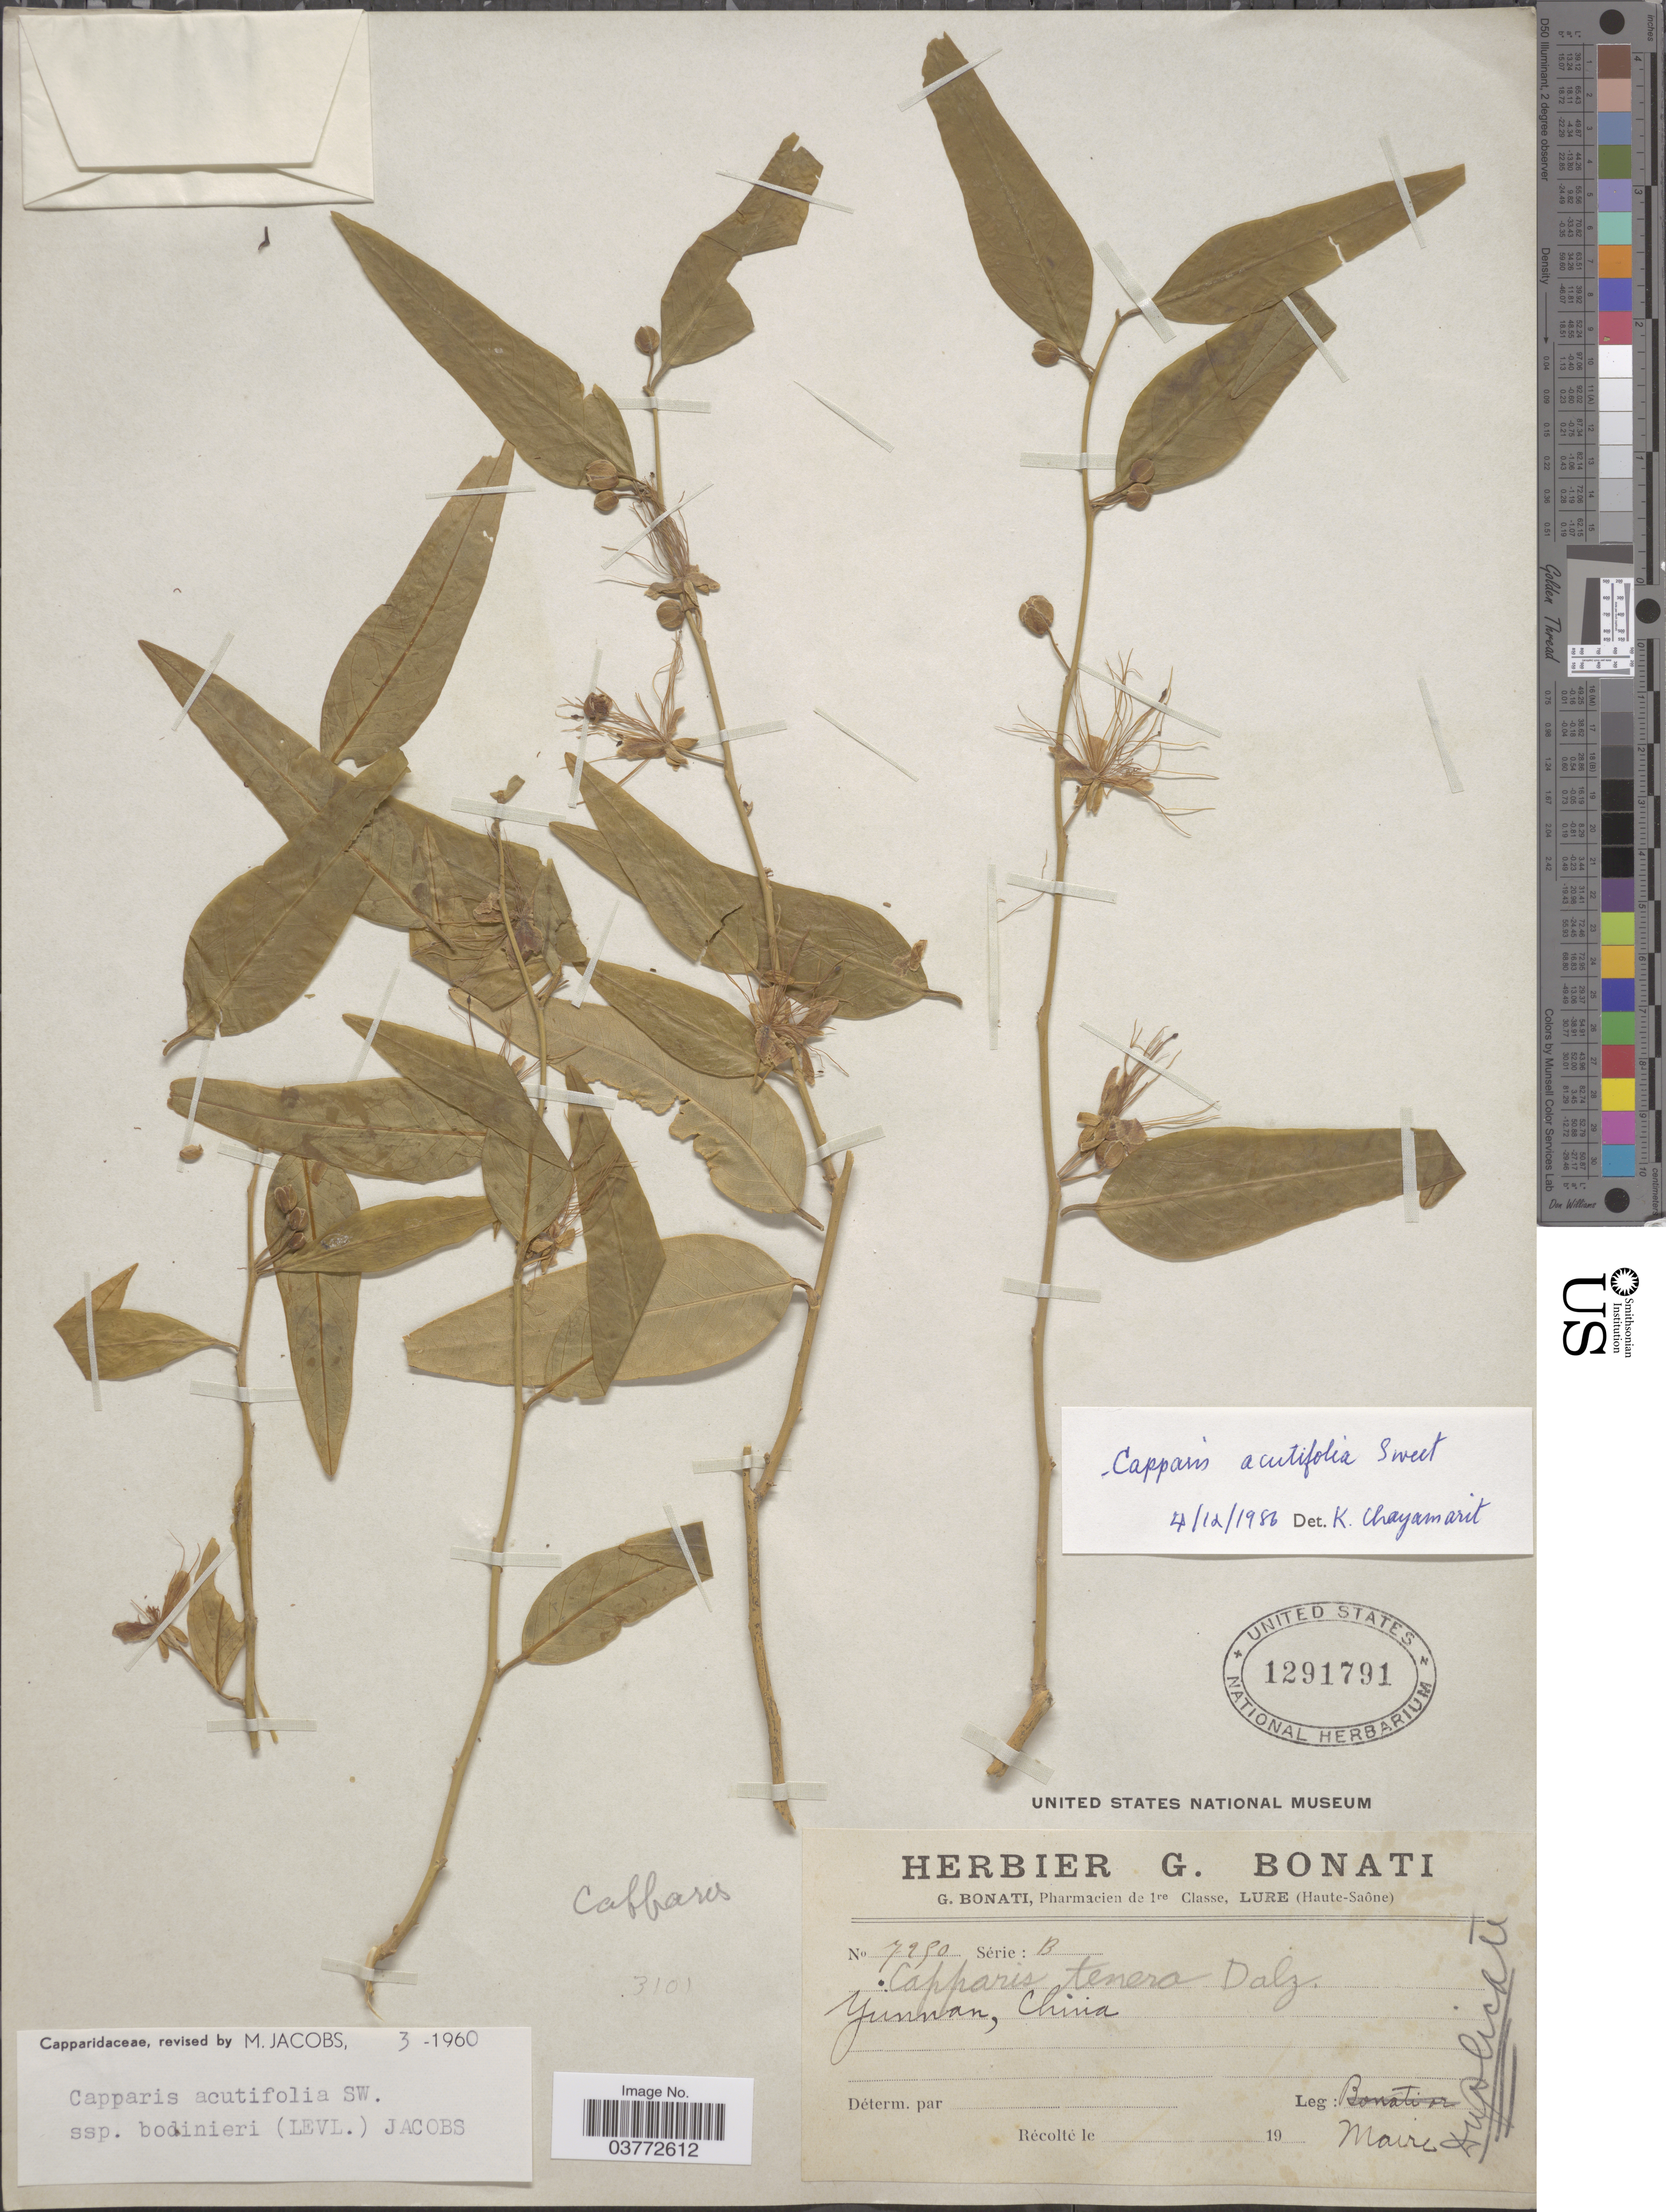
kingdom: Plantae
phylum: Tracheophyta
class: Magnoliopsida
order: Brassicales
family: Capparaceae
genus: Capparis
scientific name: Capparis acutifolia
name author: J.F. Macbr.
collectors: Maire, --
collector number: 7250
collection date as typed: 19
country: China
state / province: Yunnan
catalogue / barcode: US 1291791